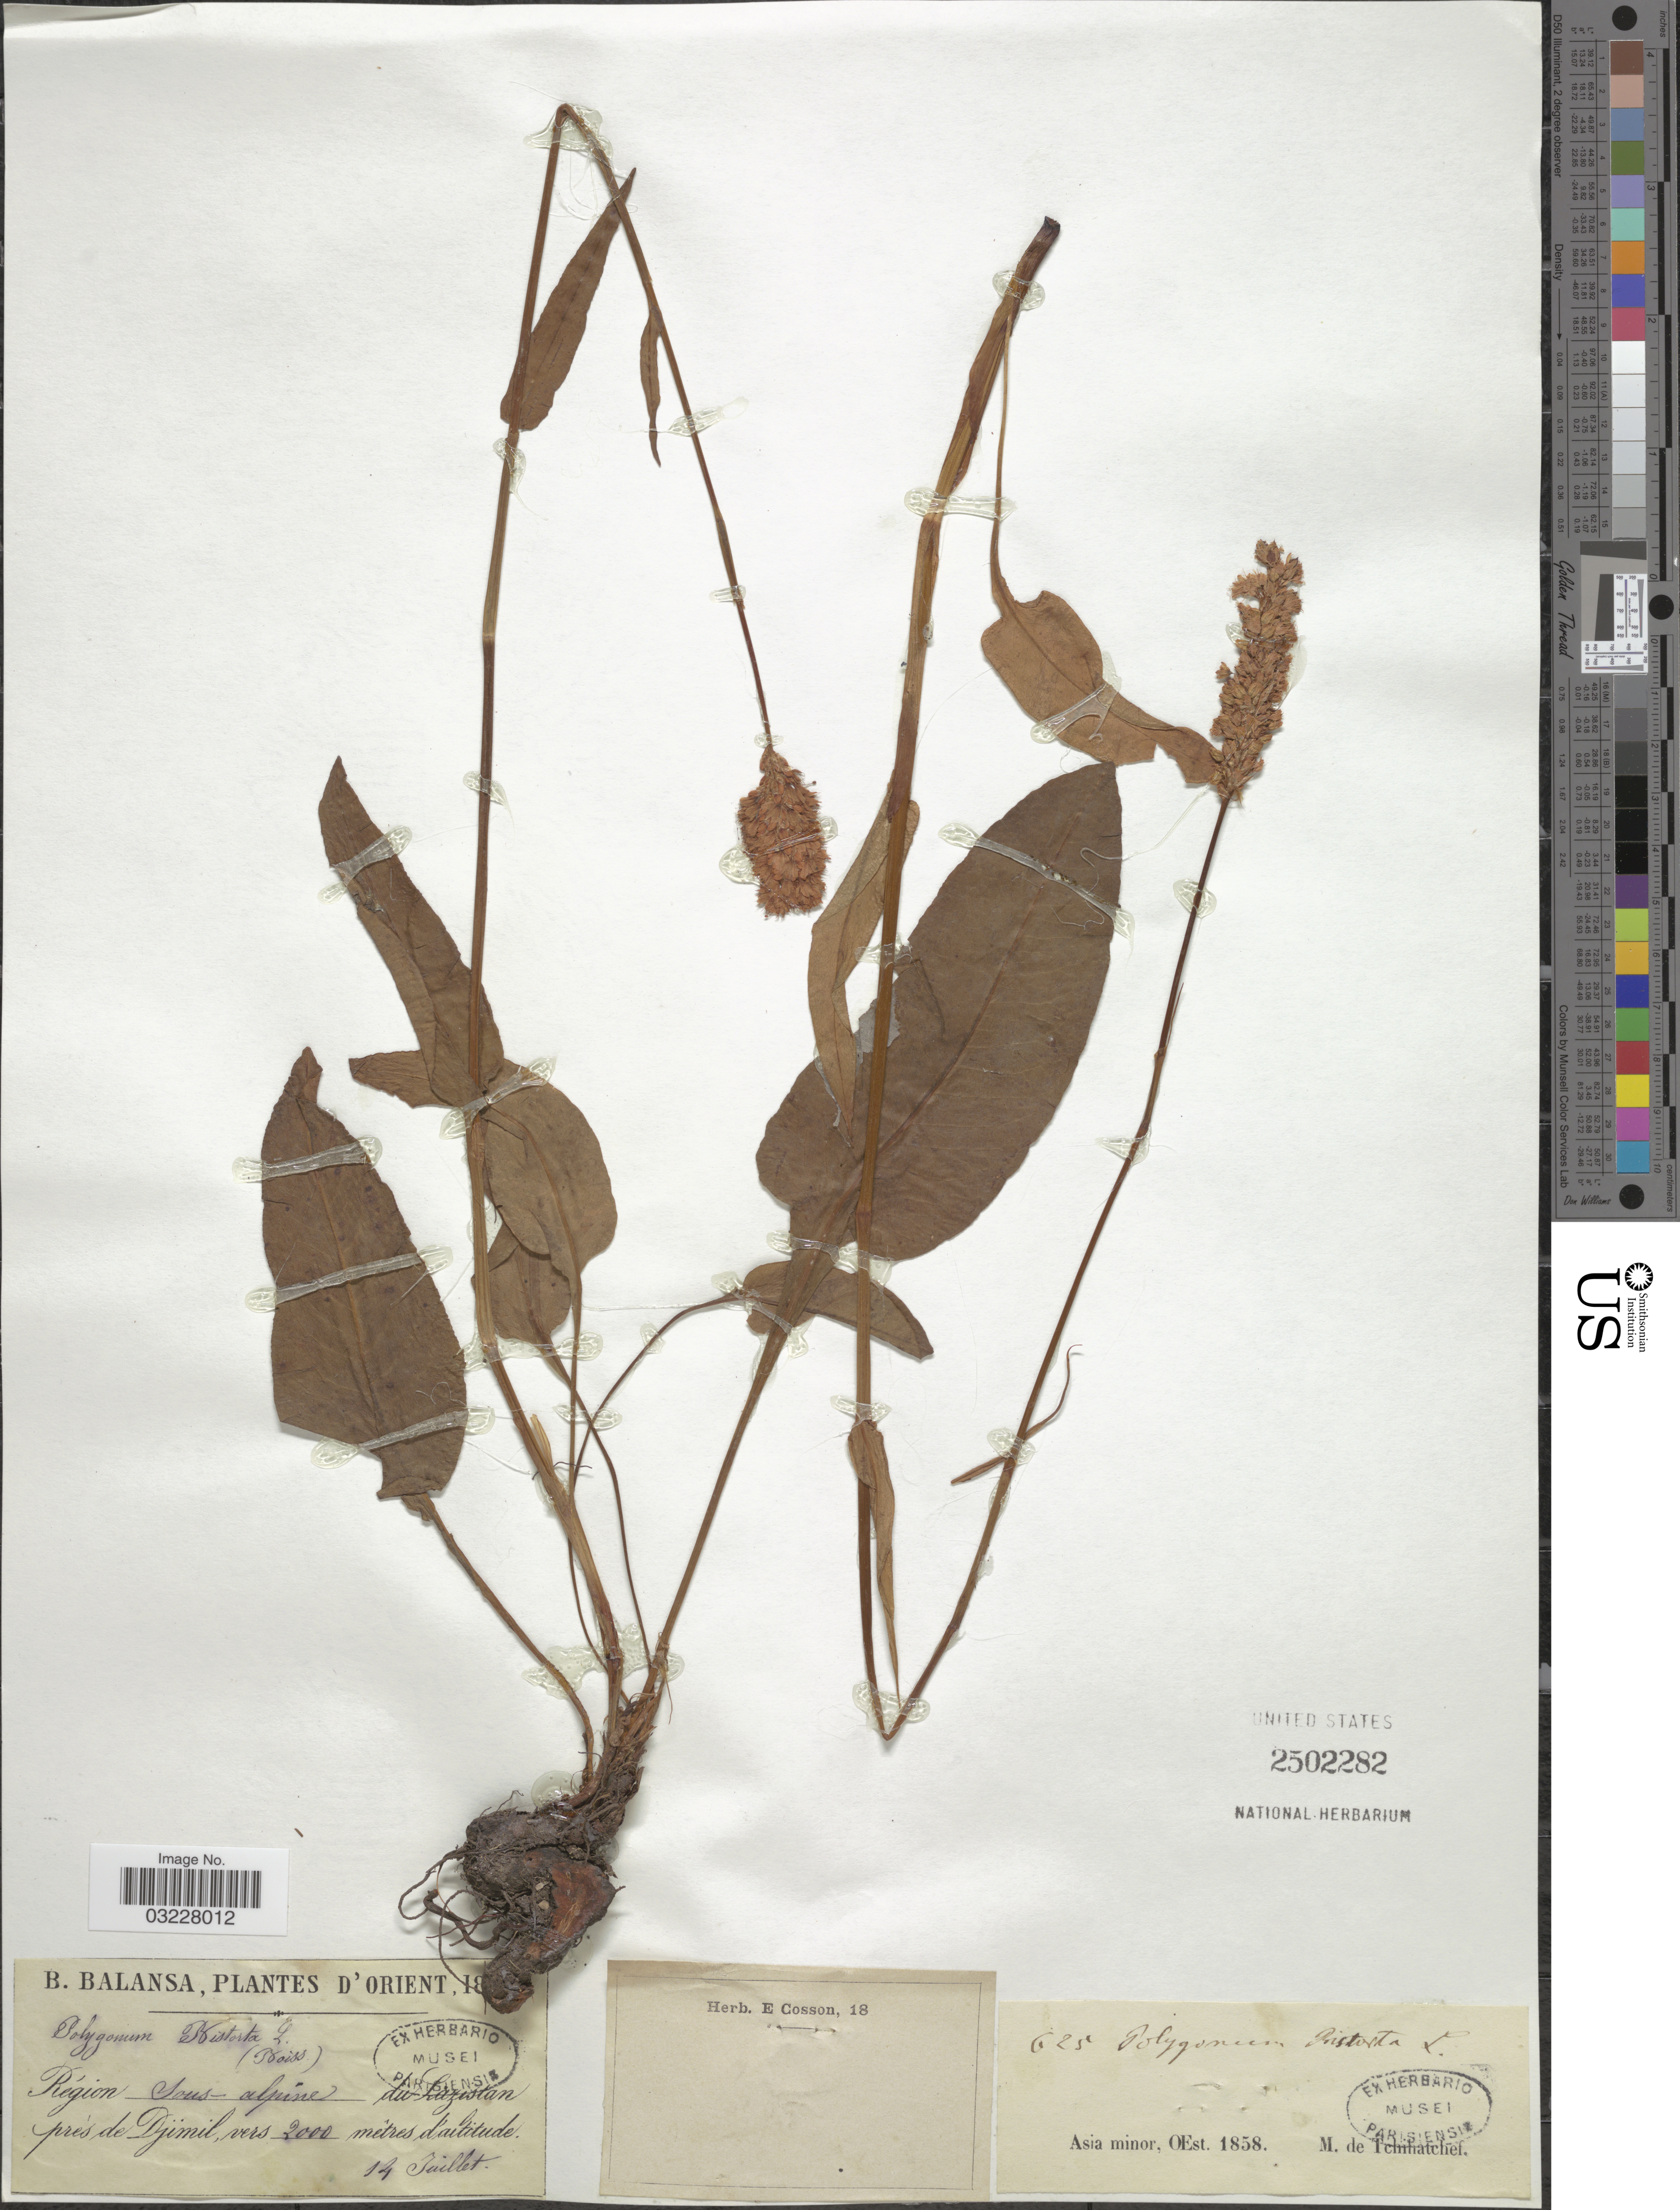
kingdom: Plantae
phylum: Tracheophyta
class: Magnoliopsida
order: Caryophyllales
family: Polygonaceae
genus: Bistorta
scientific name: Bistorta officinalis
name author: Delarbre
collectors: B. Balansa & M. De Tchihatchef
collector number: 625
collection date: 1858-07-14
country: Turkey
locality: Orient. Lazistan près de Djimil. Asia Minor, Oest.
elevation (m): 2000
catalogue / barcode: US 2502282